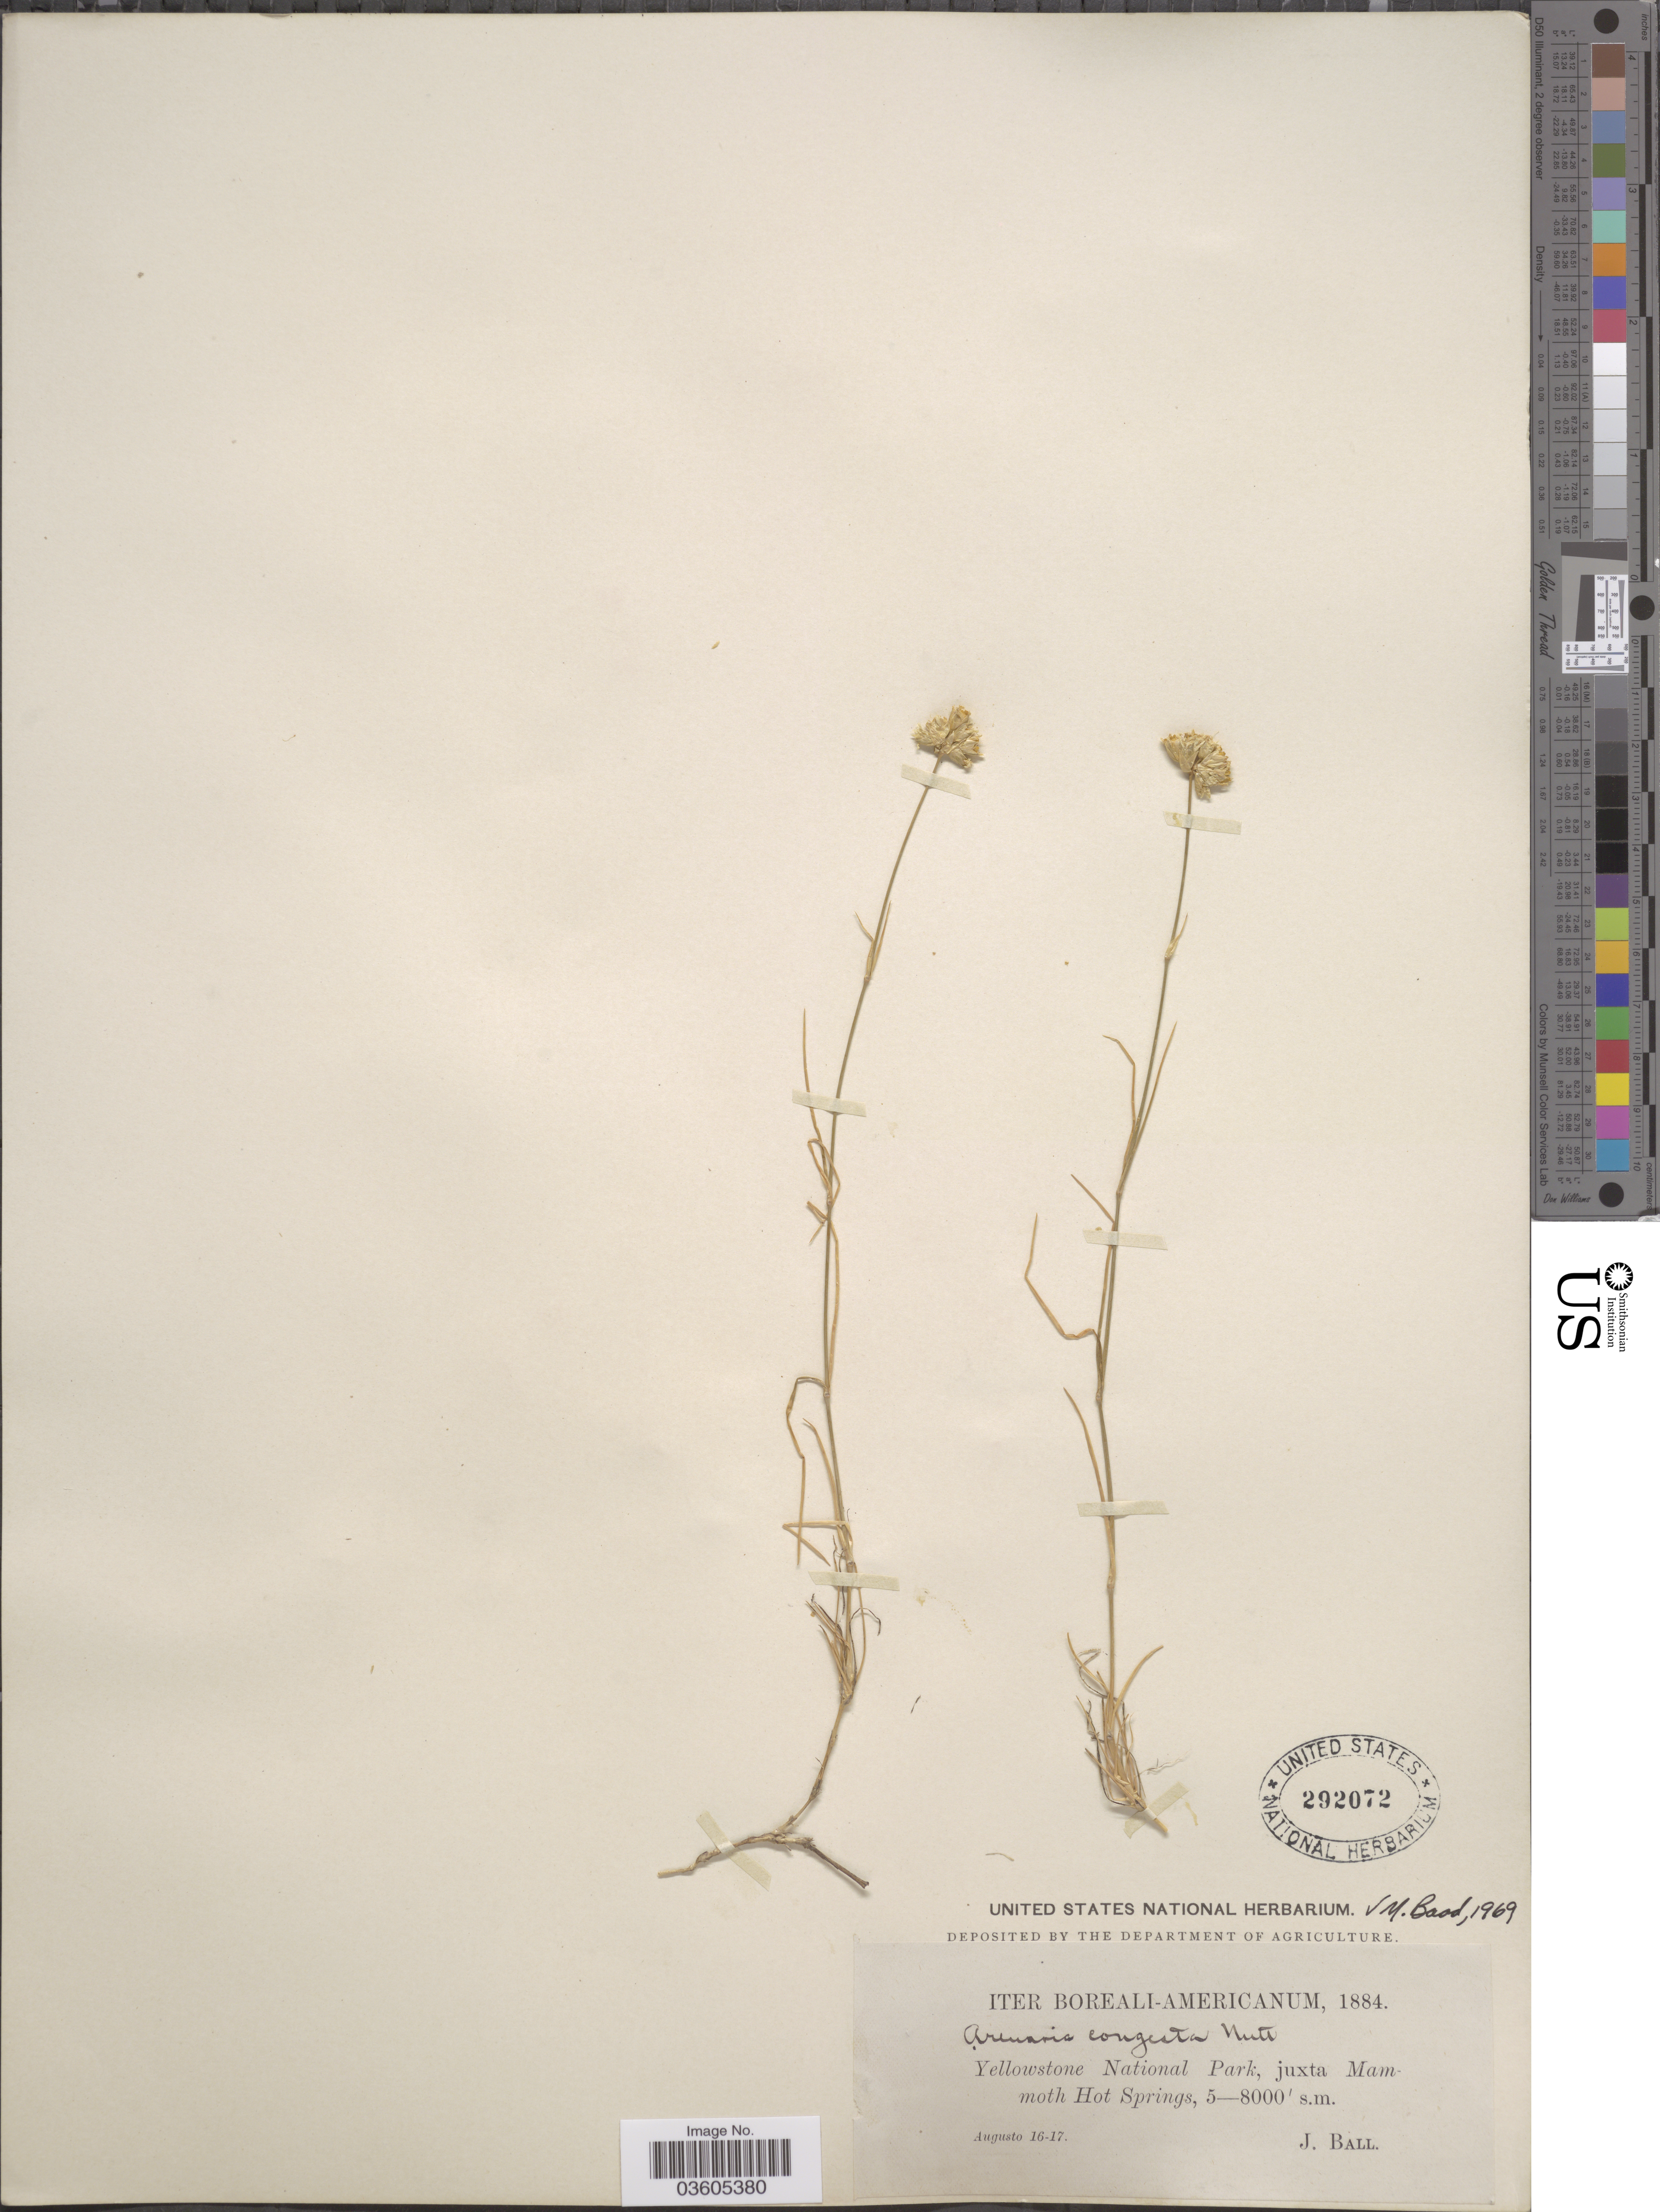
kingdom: Plantae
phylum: Tracheophyta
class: Magnoliopsida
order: Caryophyllales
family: Caryophyllaceae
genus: Eremogone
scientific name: Eremogone congesta var. congesta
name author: (Nutt.) Ikonn.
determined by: Strong, Mark T., (BOT), Smithsonian Institution - National Museum of Natural History (UNITED STATES)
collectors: J. Ball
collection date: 1884-08-16/1884-08-17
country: United States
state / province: Wyoming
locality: Boreali-Americanum. Yellowstone National Park, juxta Mammoth Hot Springs.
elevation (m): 1524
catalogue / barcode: US 292072